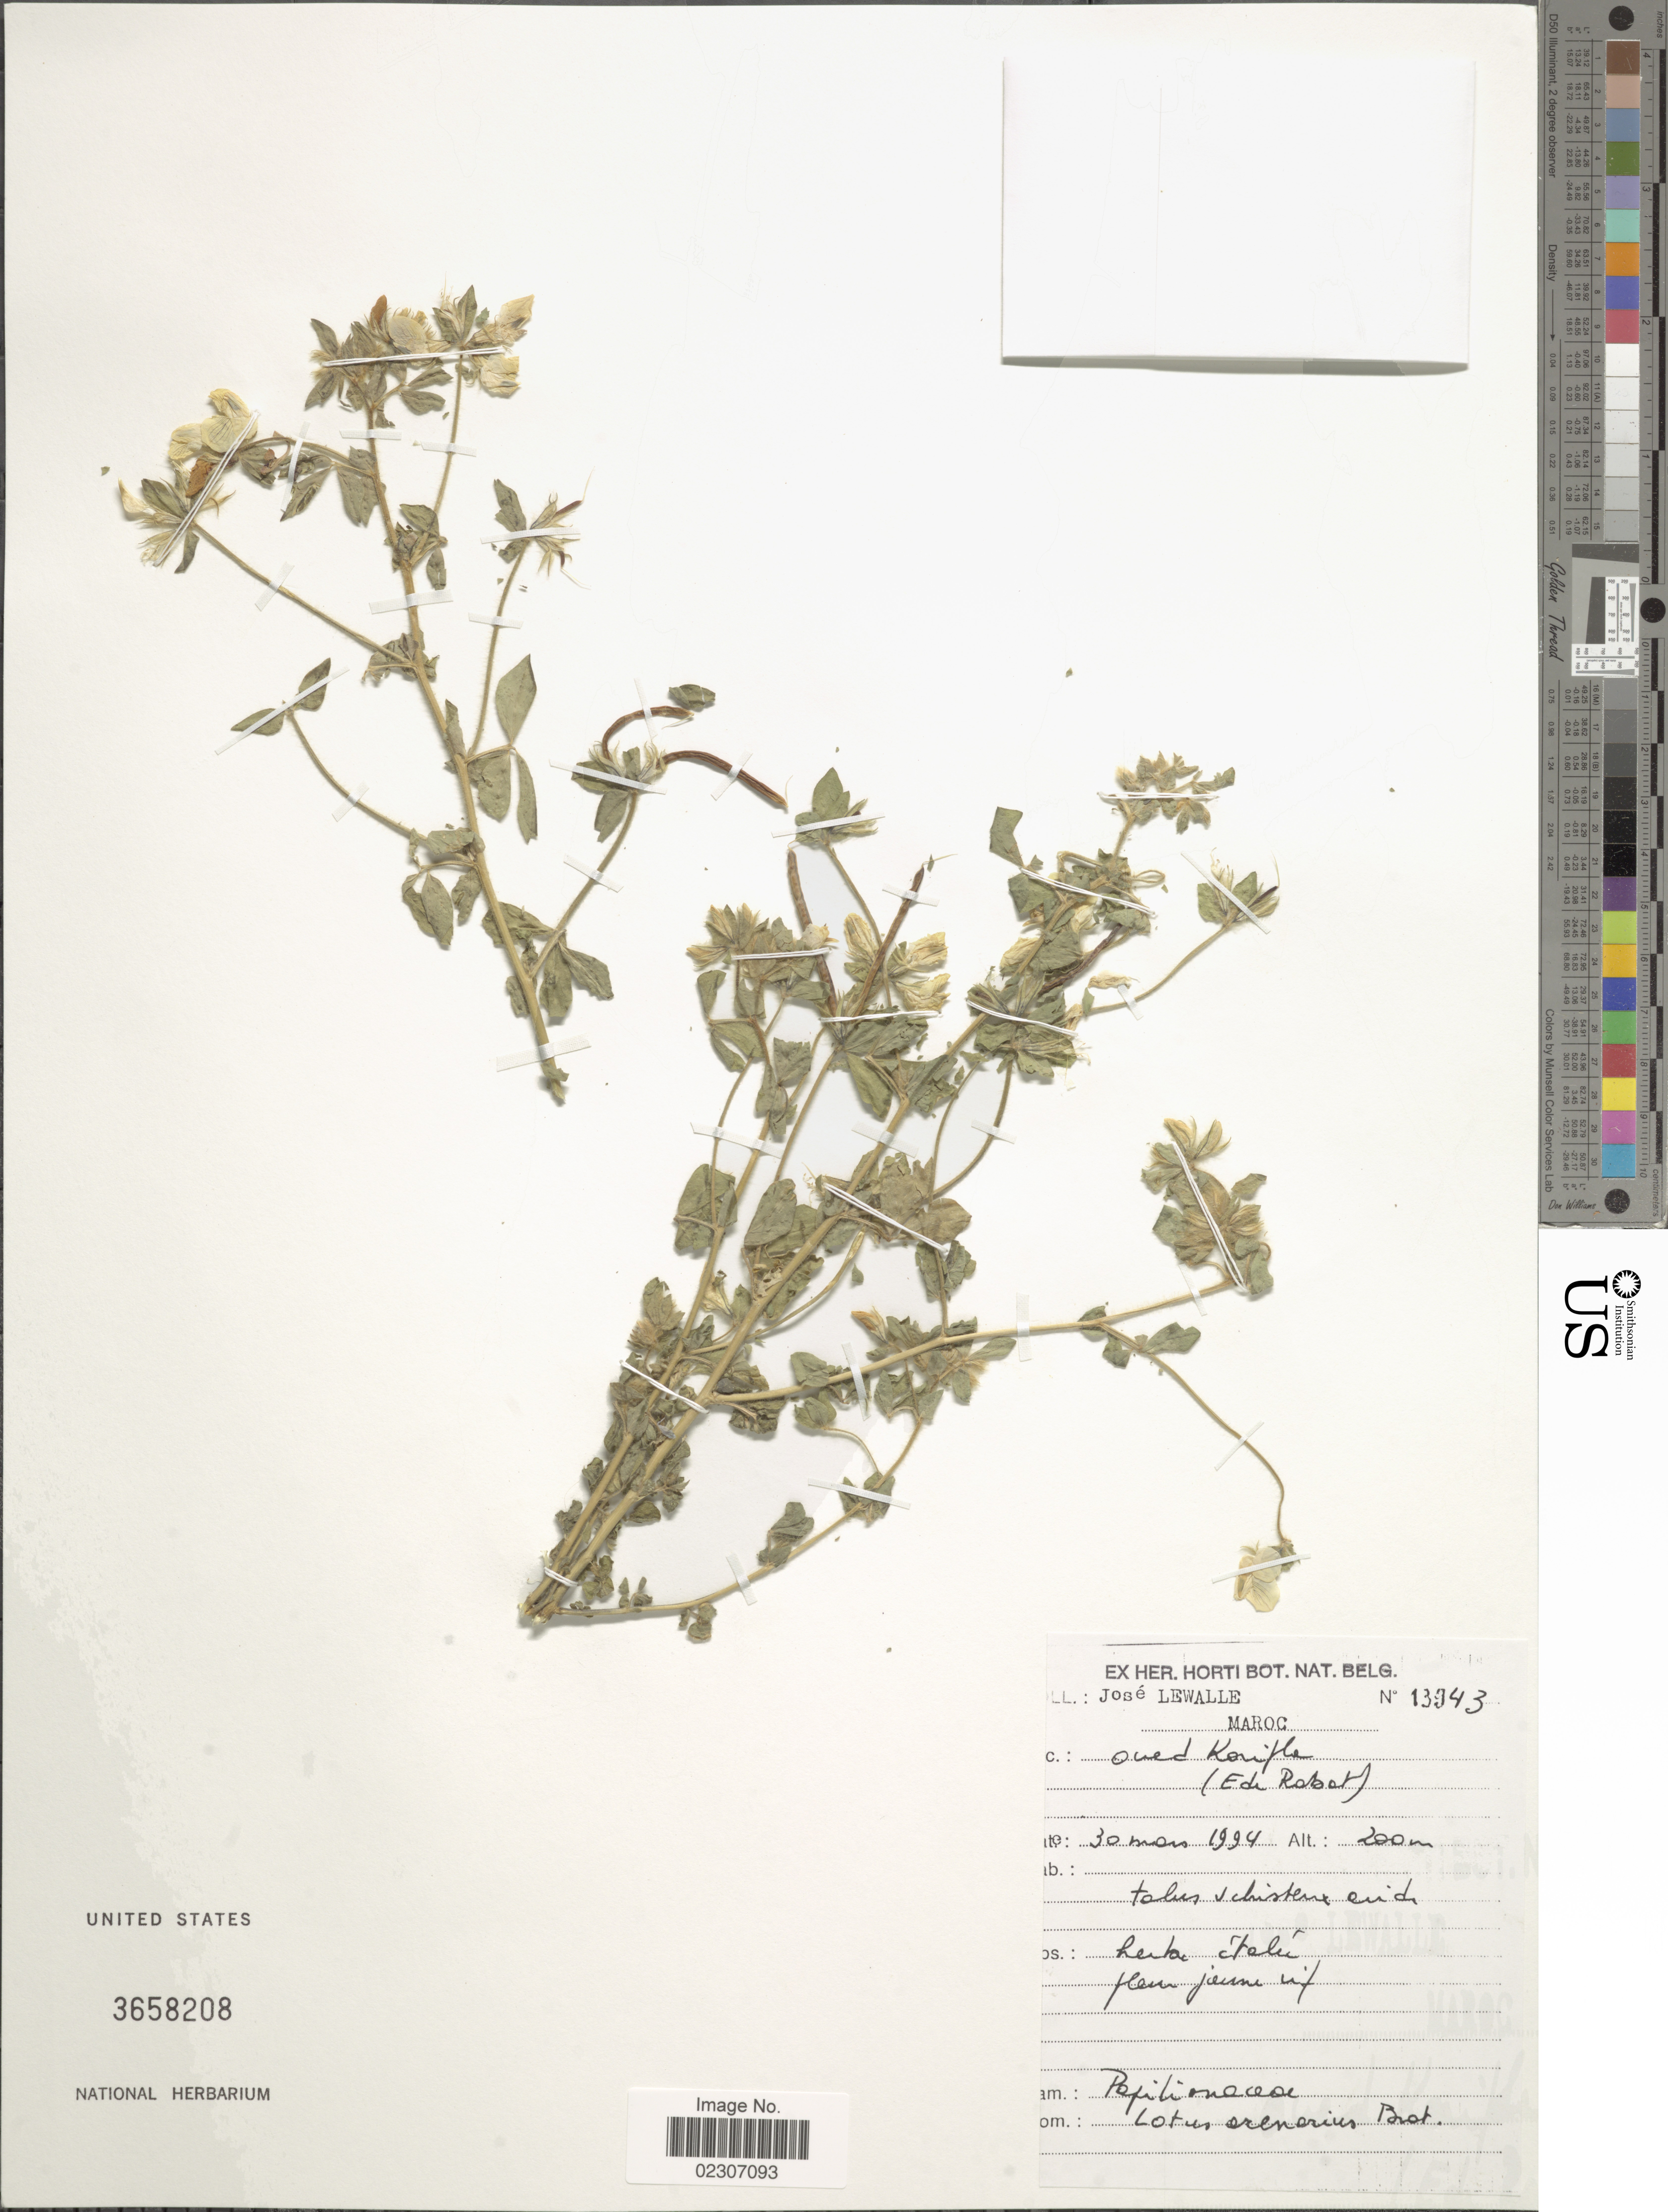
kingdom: Plantae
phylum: Tracheophyta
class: Magnoliopsida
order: Fabales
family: Fabaceae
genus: Lotus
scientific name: Lotus arenarius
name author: Brot.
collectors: J. Lewalle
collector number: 13943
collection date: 1994-03-30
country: Morocco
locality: Oued Korifla (E de Rabat).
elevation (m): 200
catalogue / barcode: US 3658208